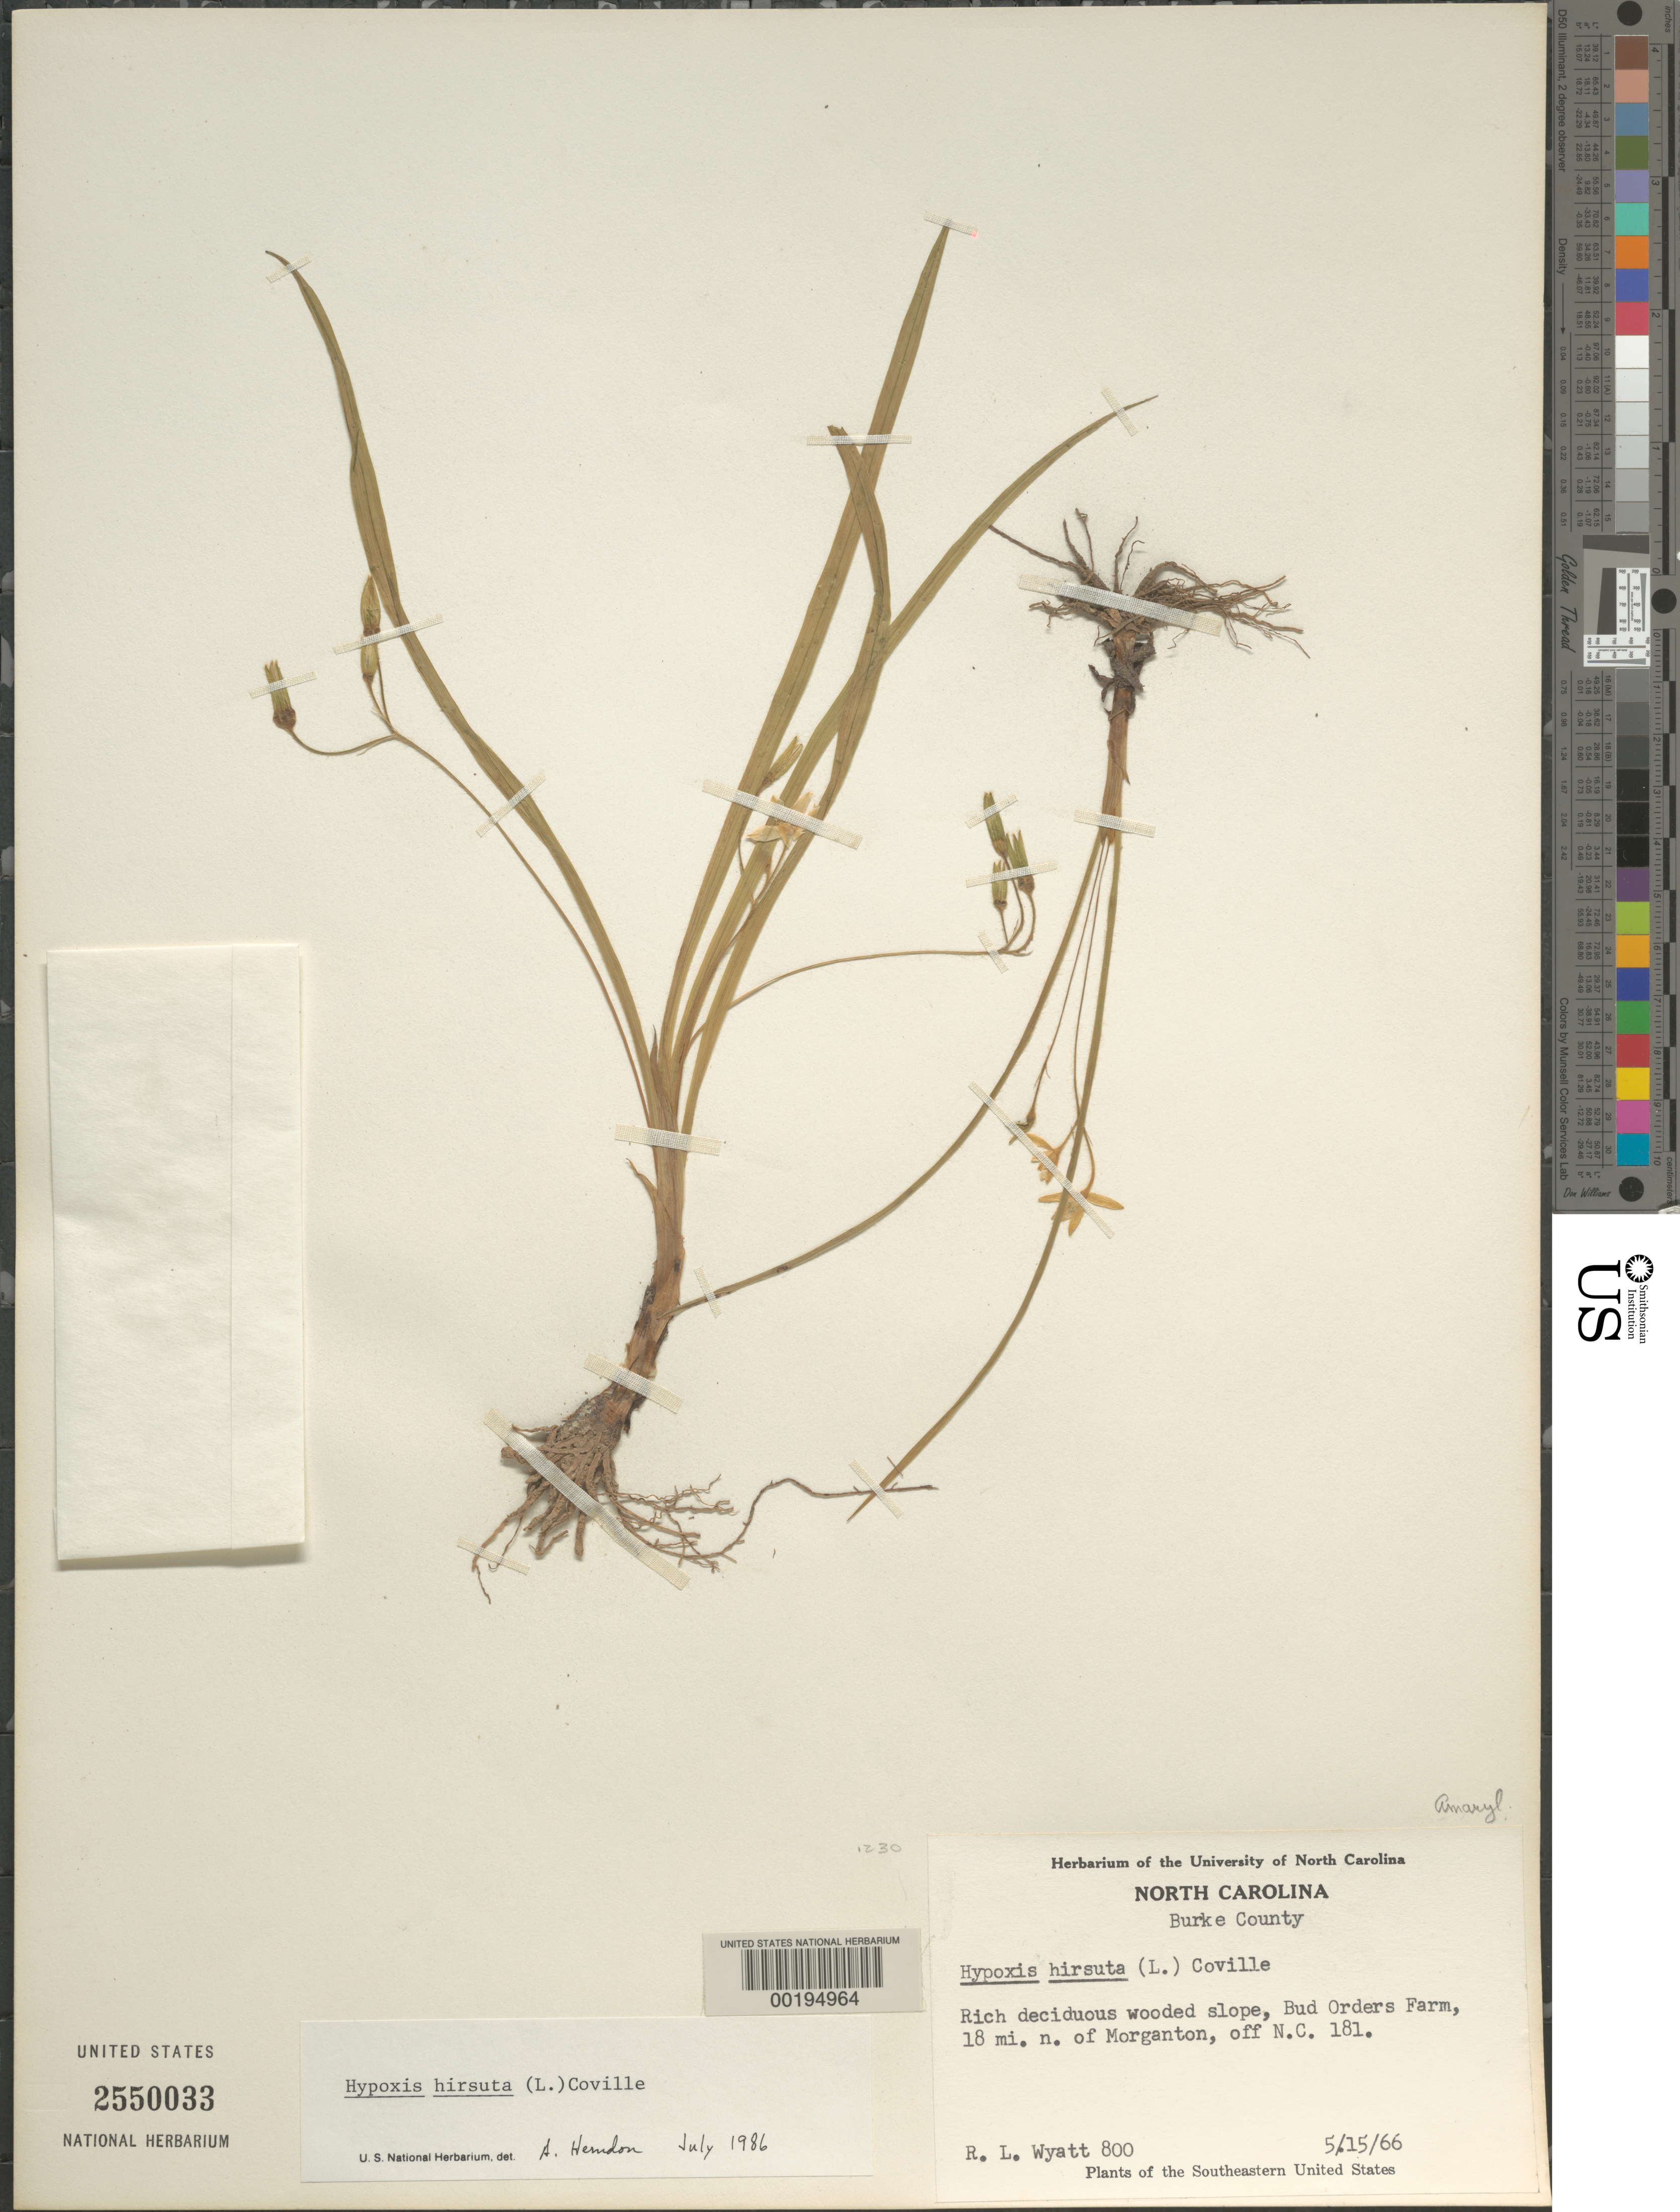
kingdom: Plantae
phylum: Tracheophyta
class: Liliopsida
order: Asparagales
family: Hypoxidaceae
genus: Hypoxis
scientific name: Hypoxis hirsuta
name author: (L.) Coville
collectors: R. Wyatt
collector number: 800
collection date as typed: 15 May 1966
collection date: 1966-05-15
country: United States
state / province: North Carolina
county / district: Burke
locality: But orders farm, 18 mi n of morganton, off nc 181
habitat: Rich deciduous wooded slope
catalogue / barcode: US 2550033